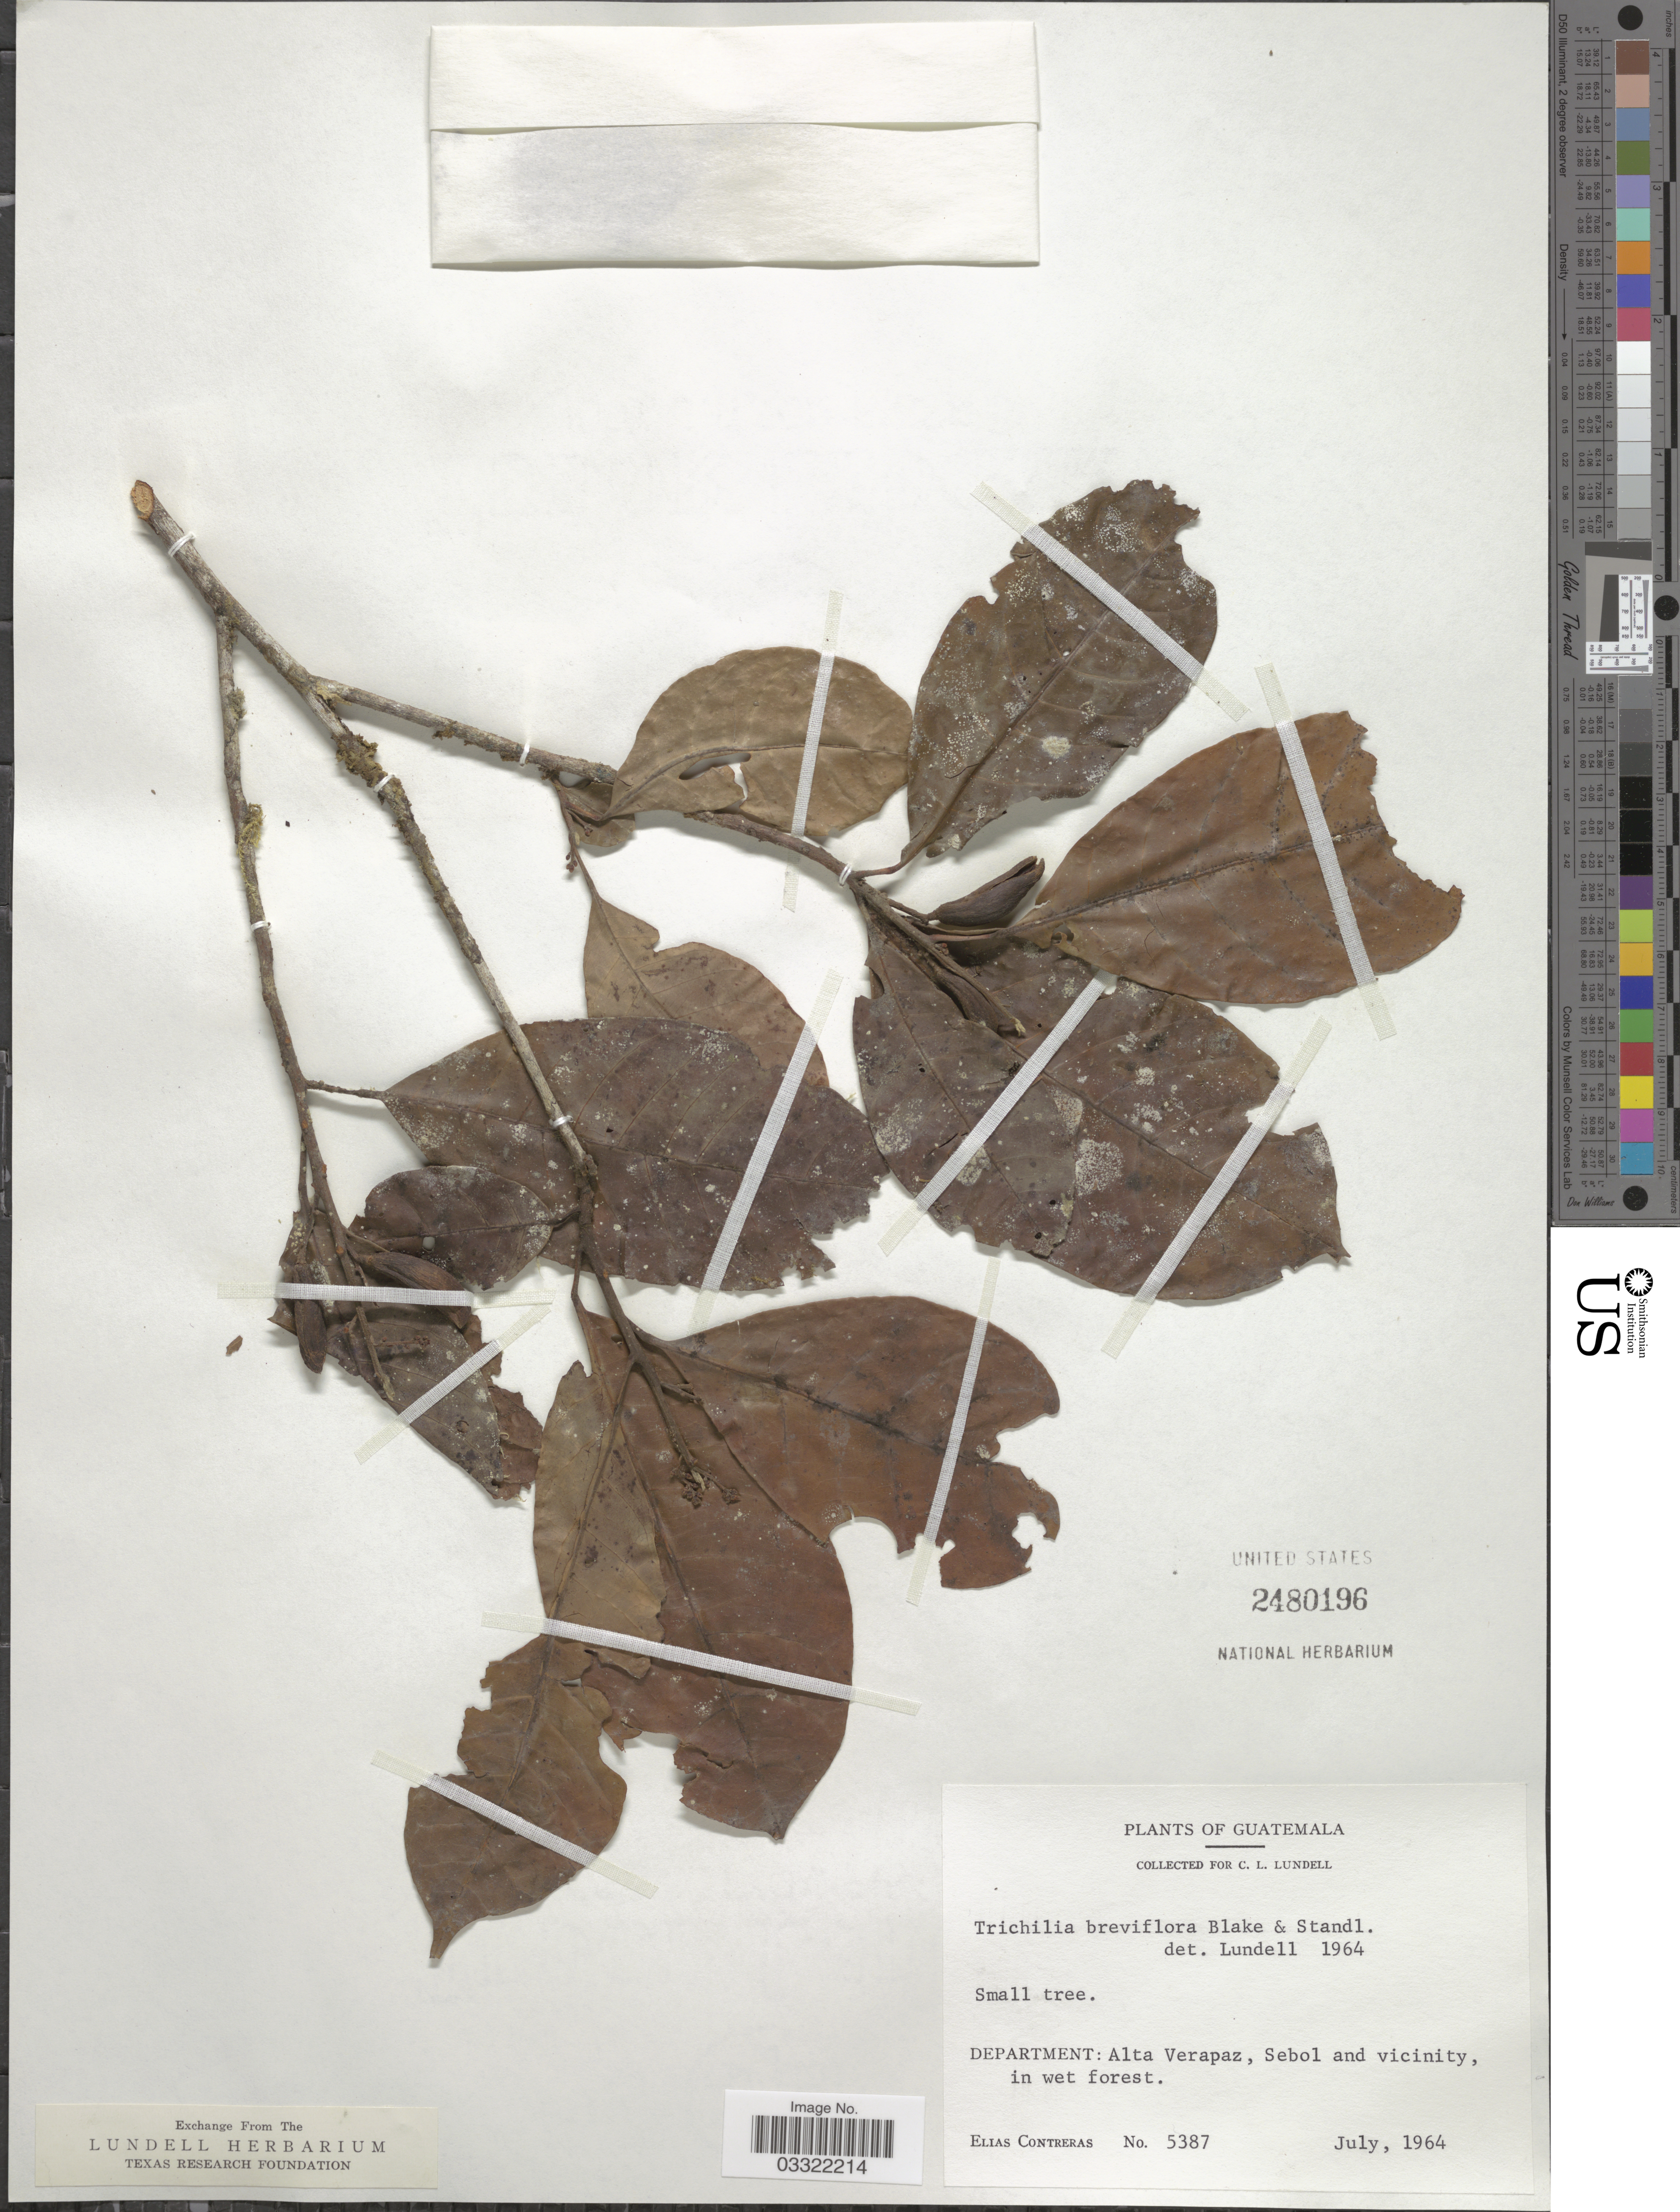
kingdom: Plantae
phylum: Tracheophyta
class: Magnoliopsida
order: Sapindales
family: Meliaceae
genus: Trichilia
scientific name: Trichilia breviflora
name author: S.F. Blake & Standl.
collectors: E. Contreras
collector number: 5387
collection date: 1964-07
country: Guatemala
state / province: Alta Verapaz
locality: Sebol and vicinity, in wet forest.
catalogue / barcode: US 2480196